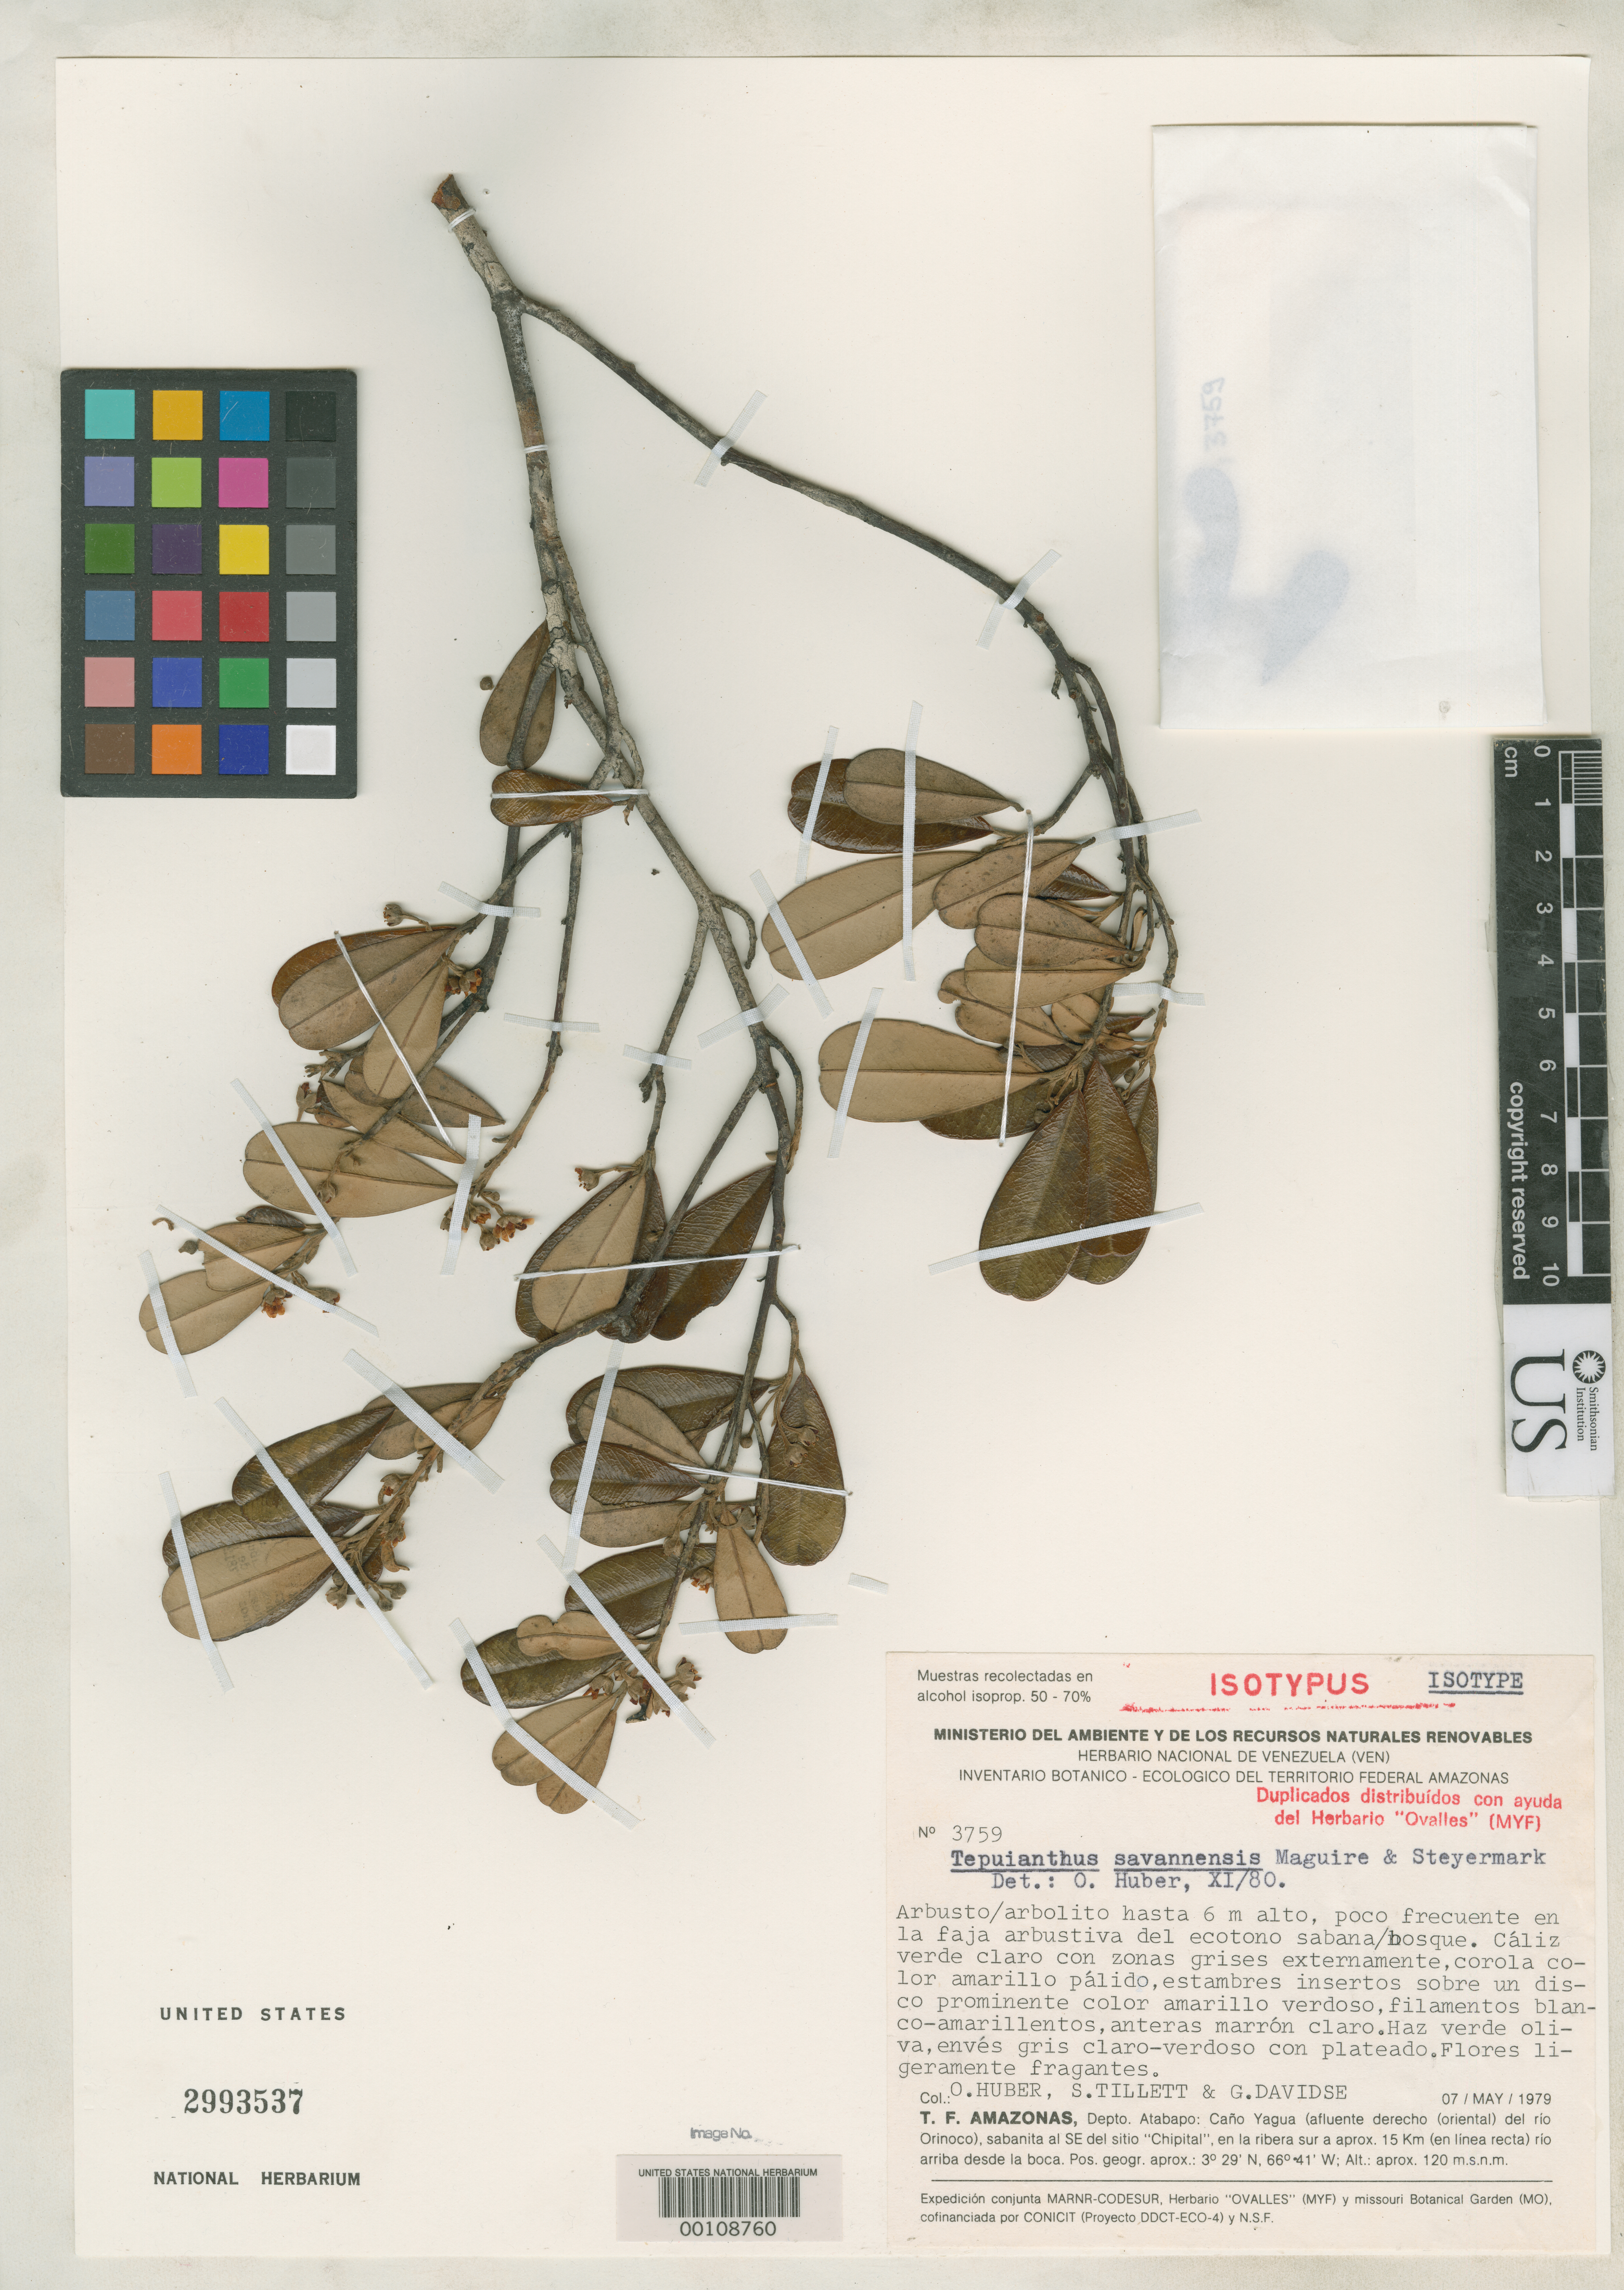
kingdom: Plantae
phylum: Tracheophyta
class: Magnoliopsida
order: Malvales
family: Thymelaeaceae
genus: Tepuianthus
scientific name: Tepuianthus savannensis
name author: Maguire & Steyerm.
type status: Isotype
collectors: O. Huber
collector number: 3759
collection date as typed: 07 May 1979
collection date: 1979-05-07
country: Venezuela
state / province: Amazonas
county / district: Atabapo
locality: Cano Yagua.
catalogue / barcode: US 2993537